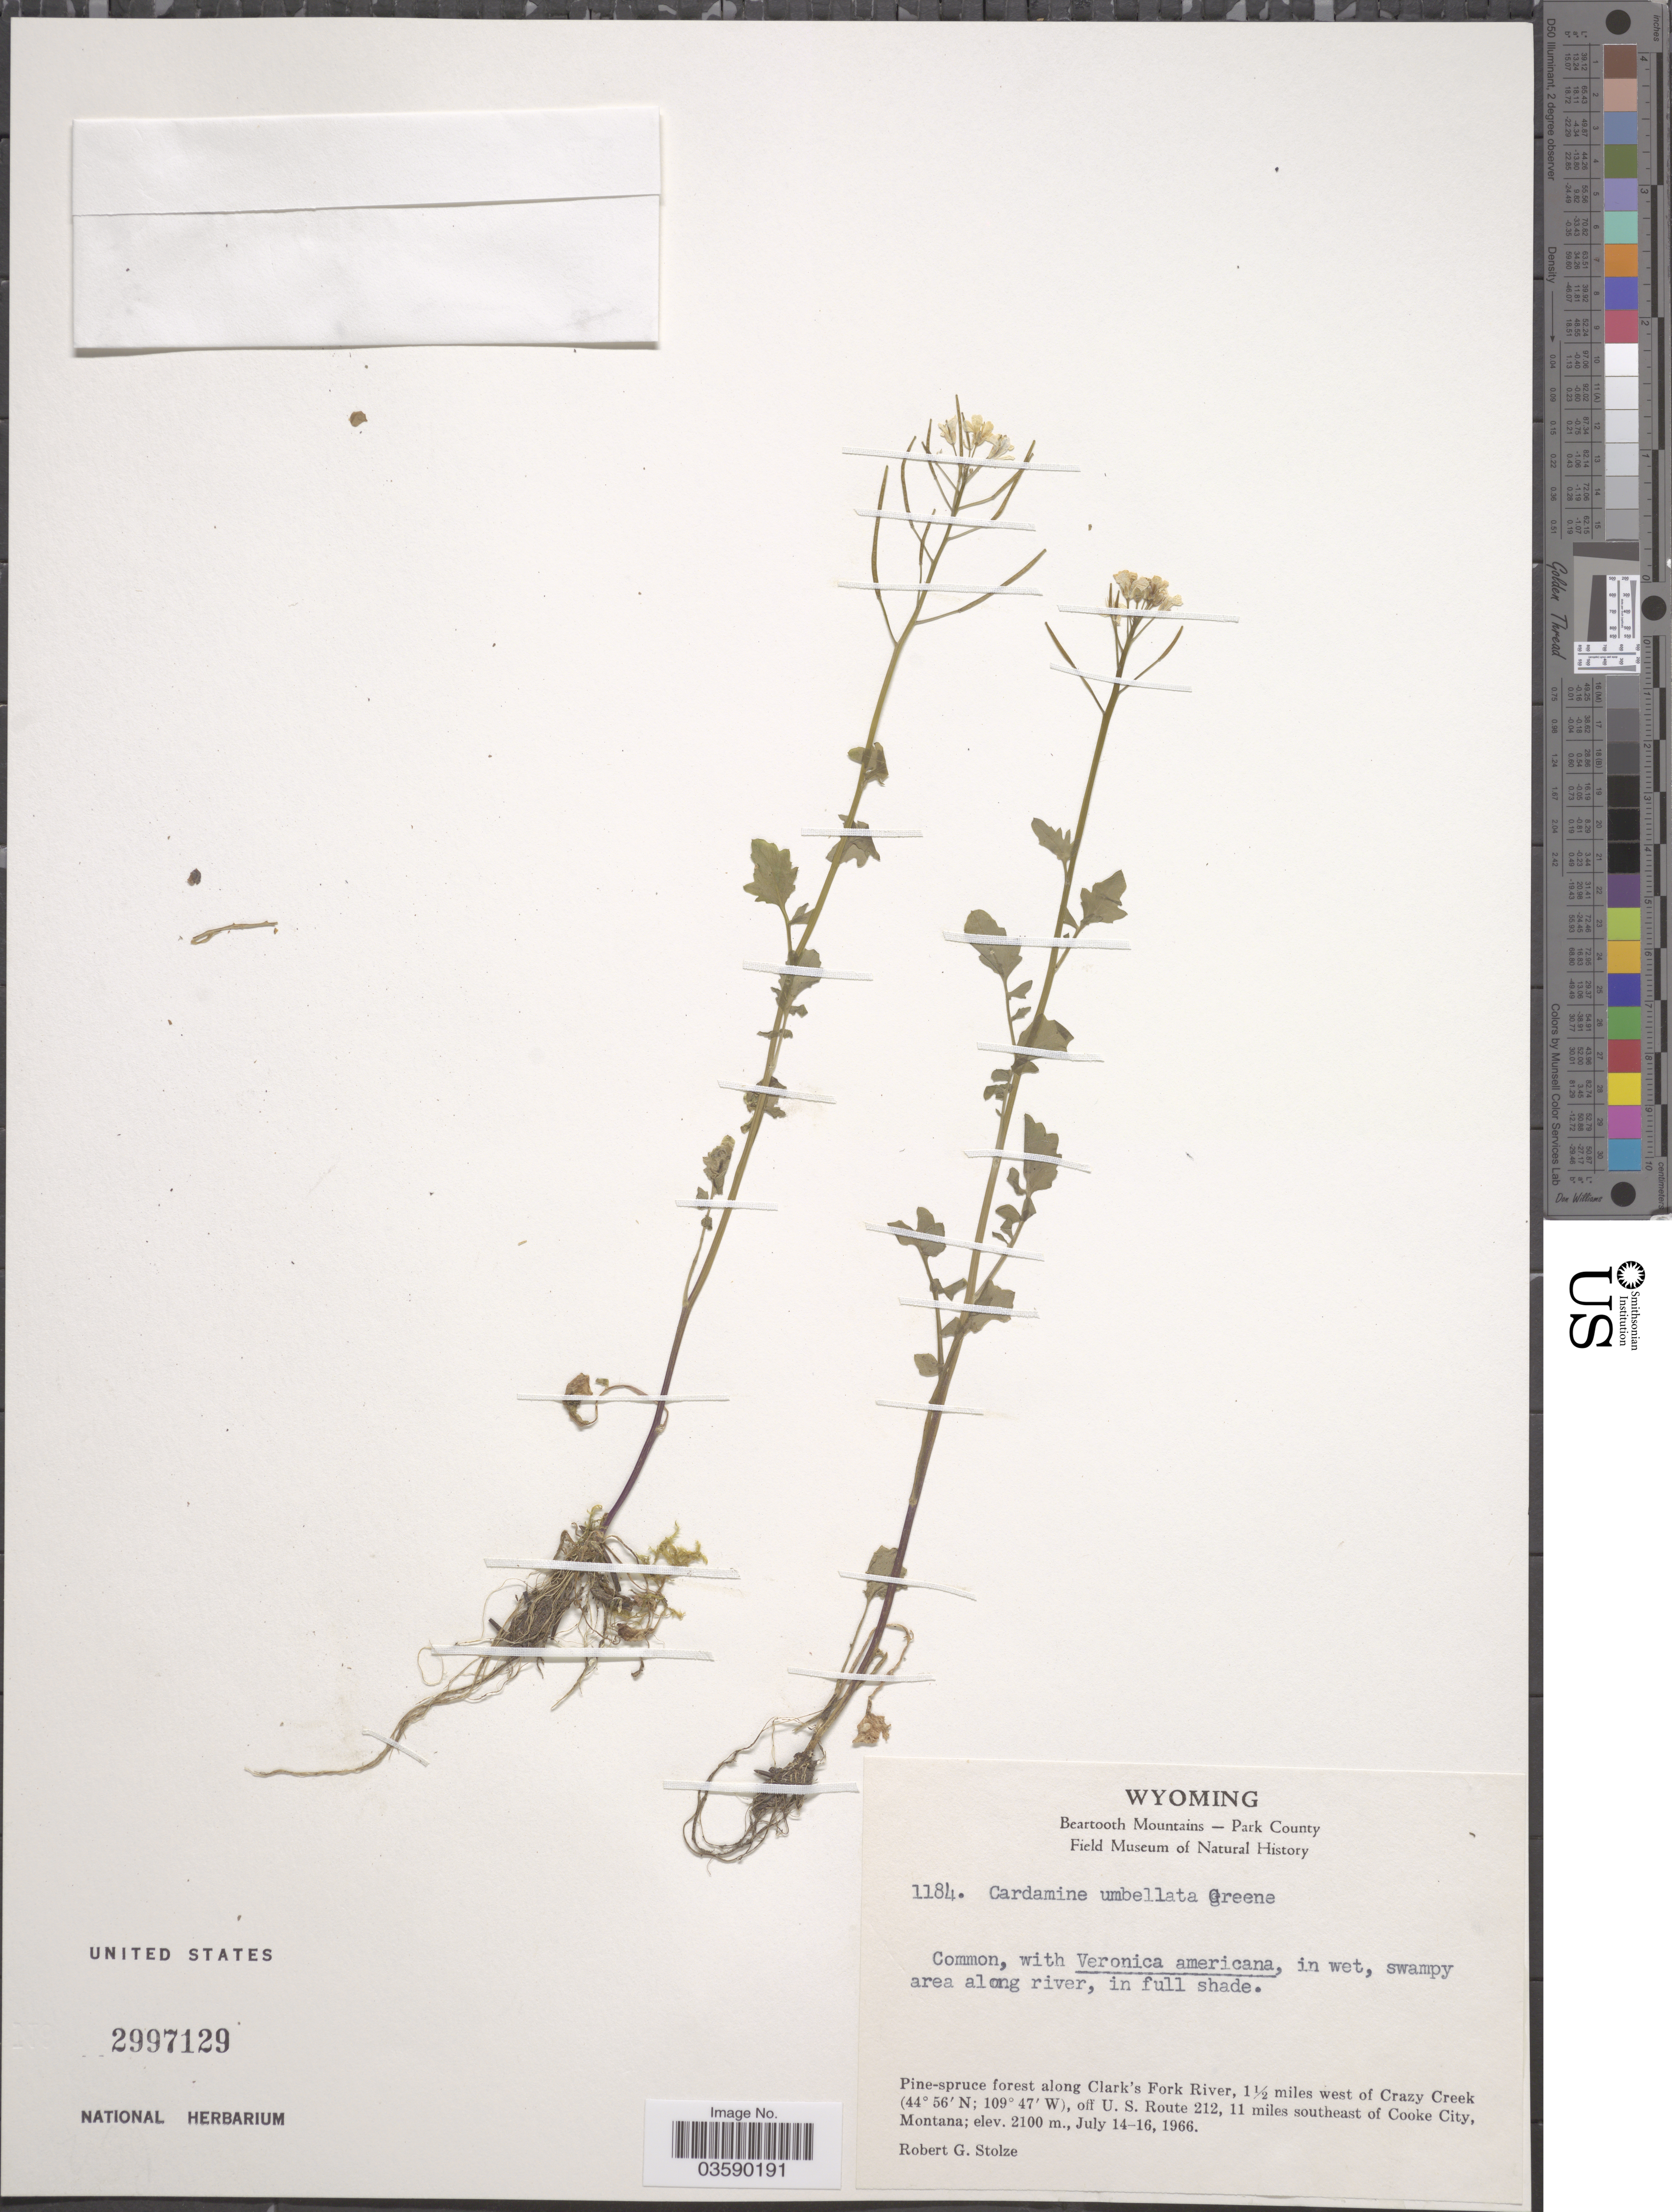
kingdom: Plantae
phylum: Tracheophyta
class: Magnoliopsida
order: Brassicales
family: Brassicaceae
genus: Cardamine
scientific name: Cardamine umbellata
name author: Greene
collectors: R. G. Stolze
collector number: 1184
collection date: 1966-07-14/1966-07-16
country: United States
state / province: Wyoming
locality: Beartooth Mountains-Park County. Pine-spruce forest along Clark's Fork River, 1½ miles west of Crazy Creek, off U.S. Route 212, 11 miles southeast of Cooke City, Montana.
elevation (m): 2100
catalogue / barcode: US 2997129